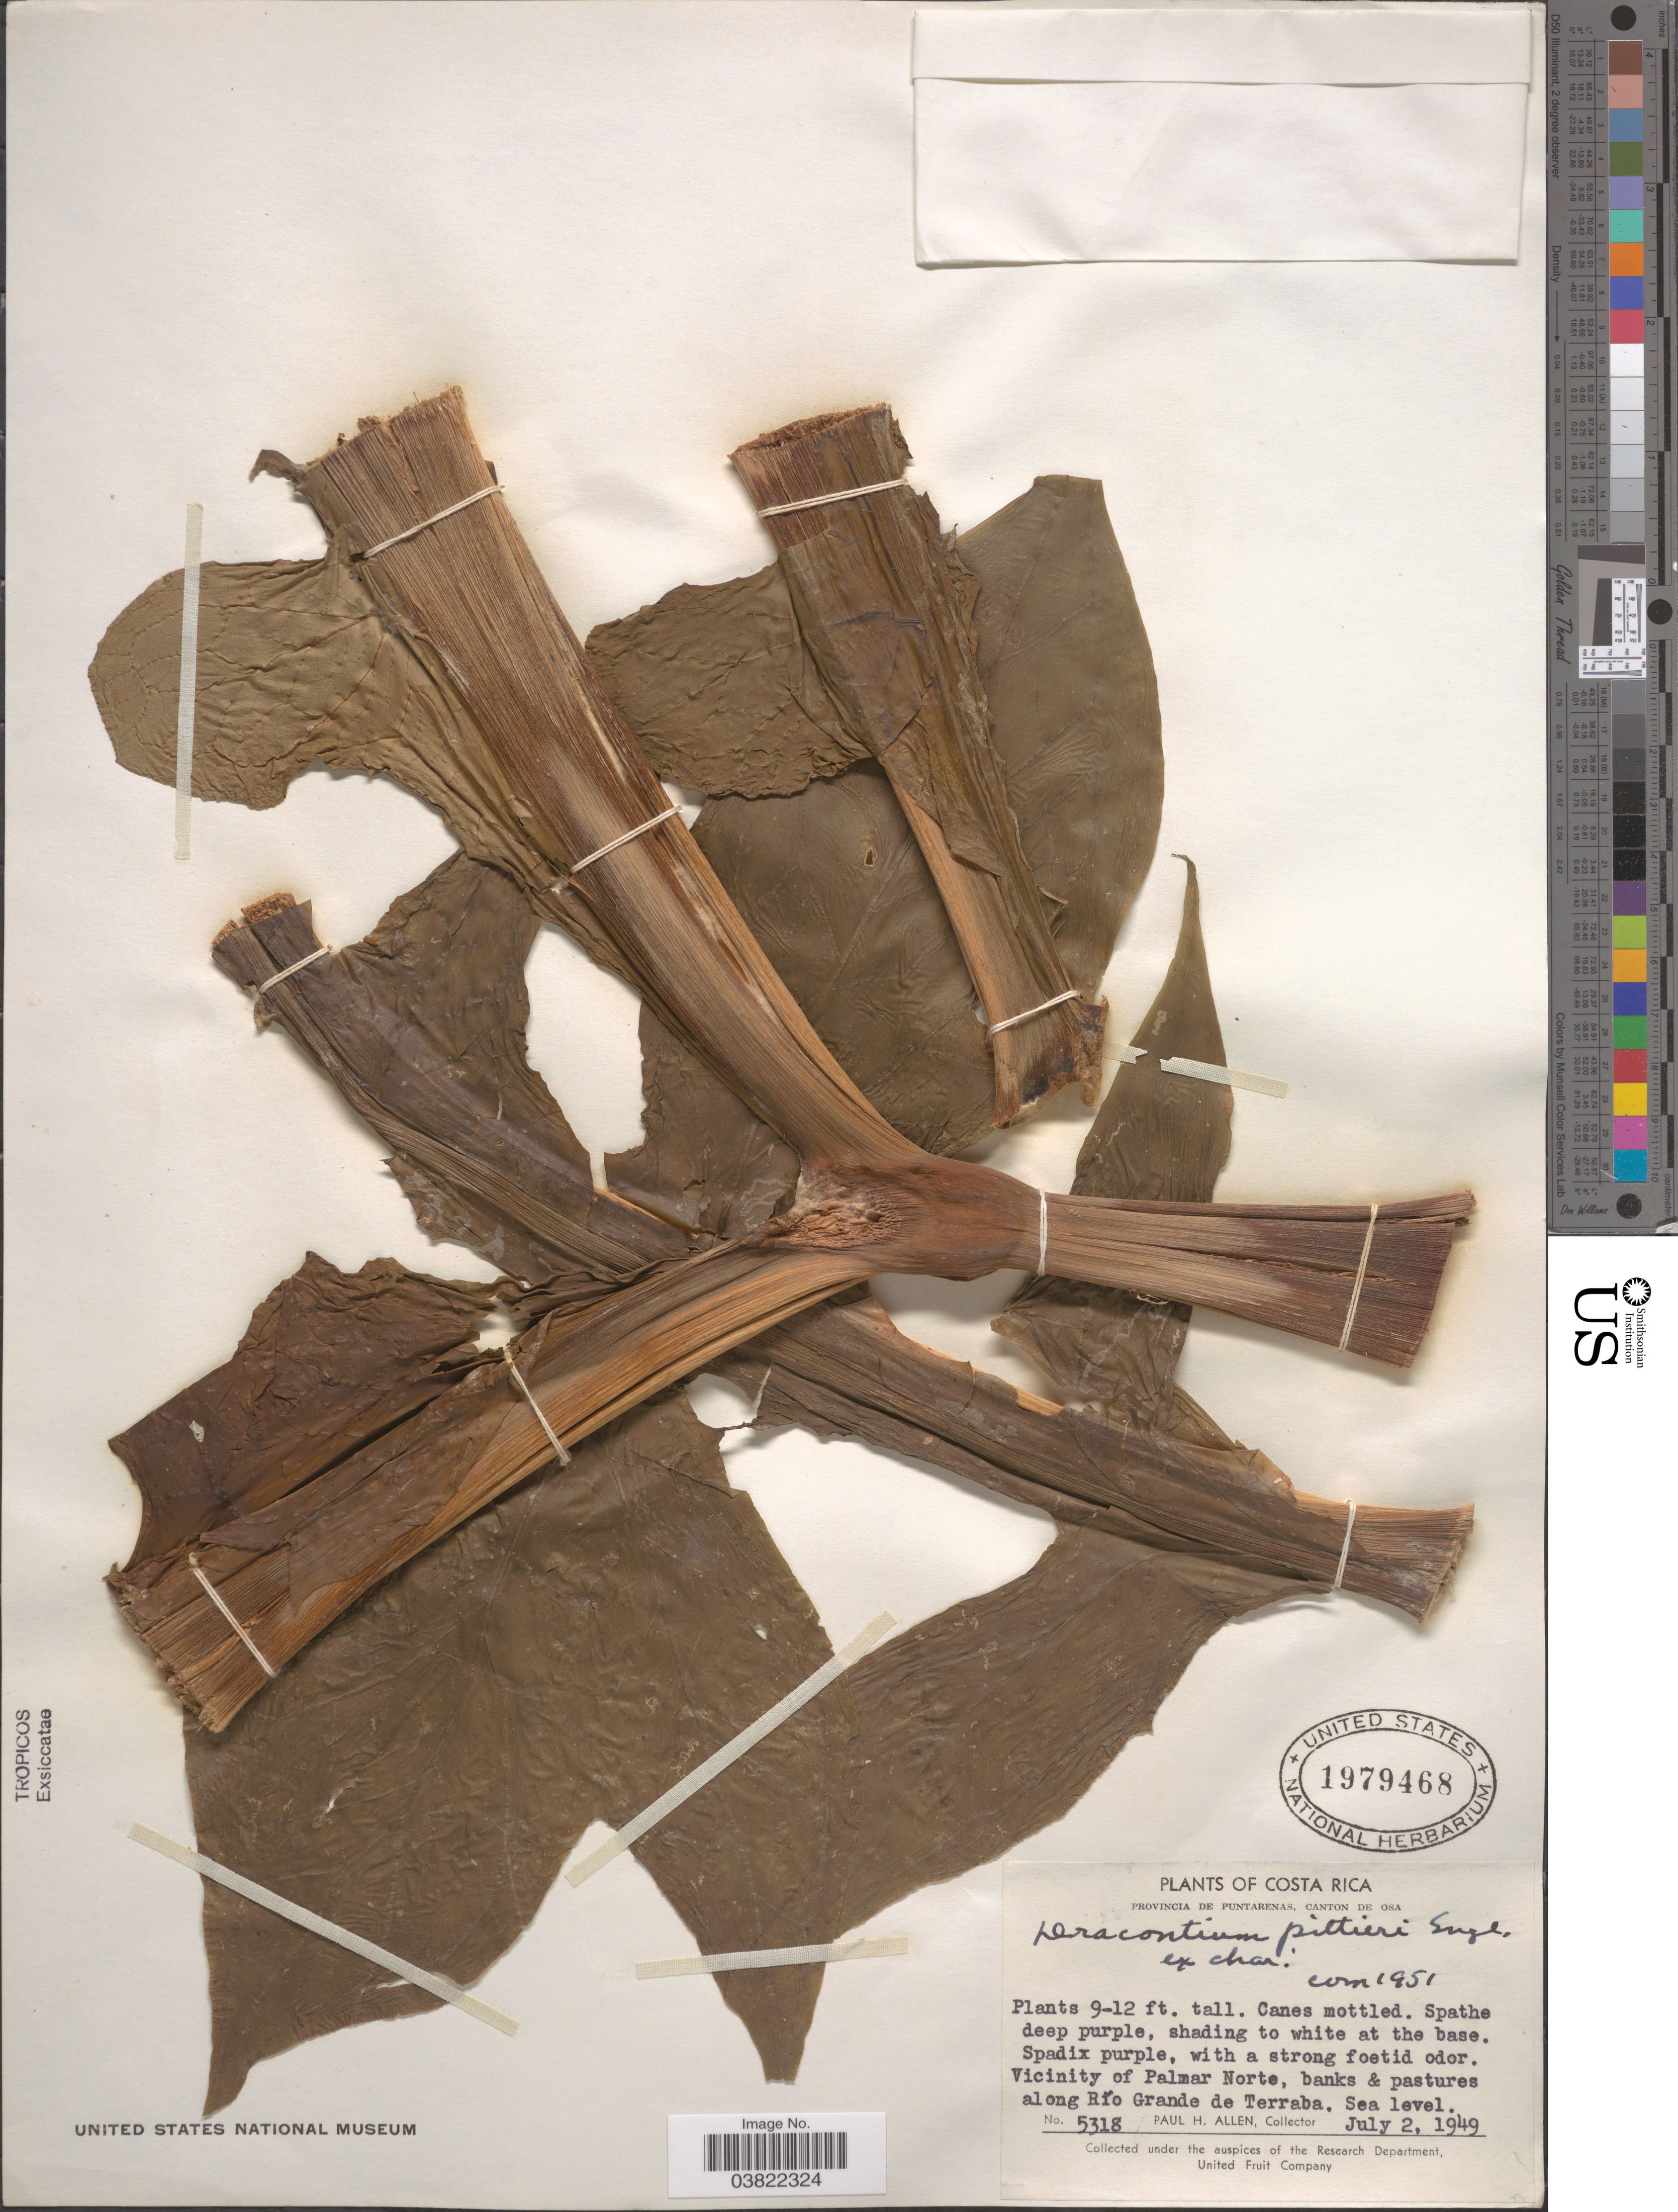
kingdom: Plantae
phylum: Tracheophyta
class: Liliopsida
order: Alismatales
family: Araceae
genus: Dracontium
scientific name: Dracontium pittieri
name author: Engl.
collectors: P. H. Allen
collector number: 5318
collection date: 1949-07-02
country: Costa Rica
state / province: Puntarenas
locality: Canton de Osa. Vicinity of Palmar Norte, banks & pastures along Río Grande de Terraba.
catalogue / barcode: US 1979468